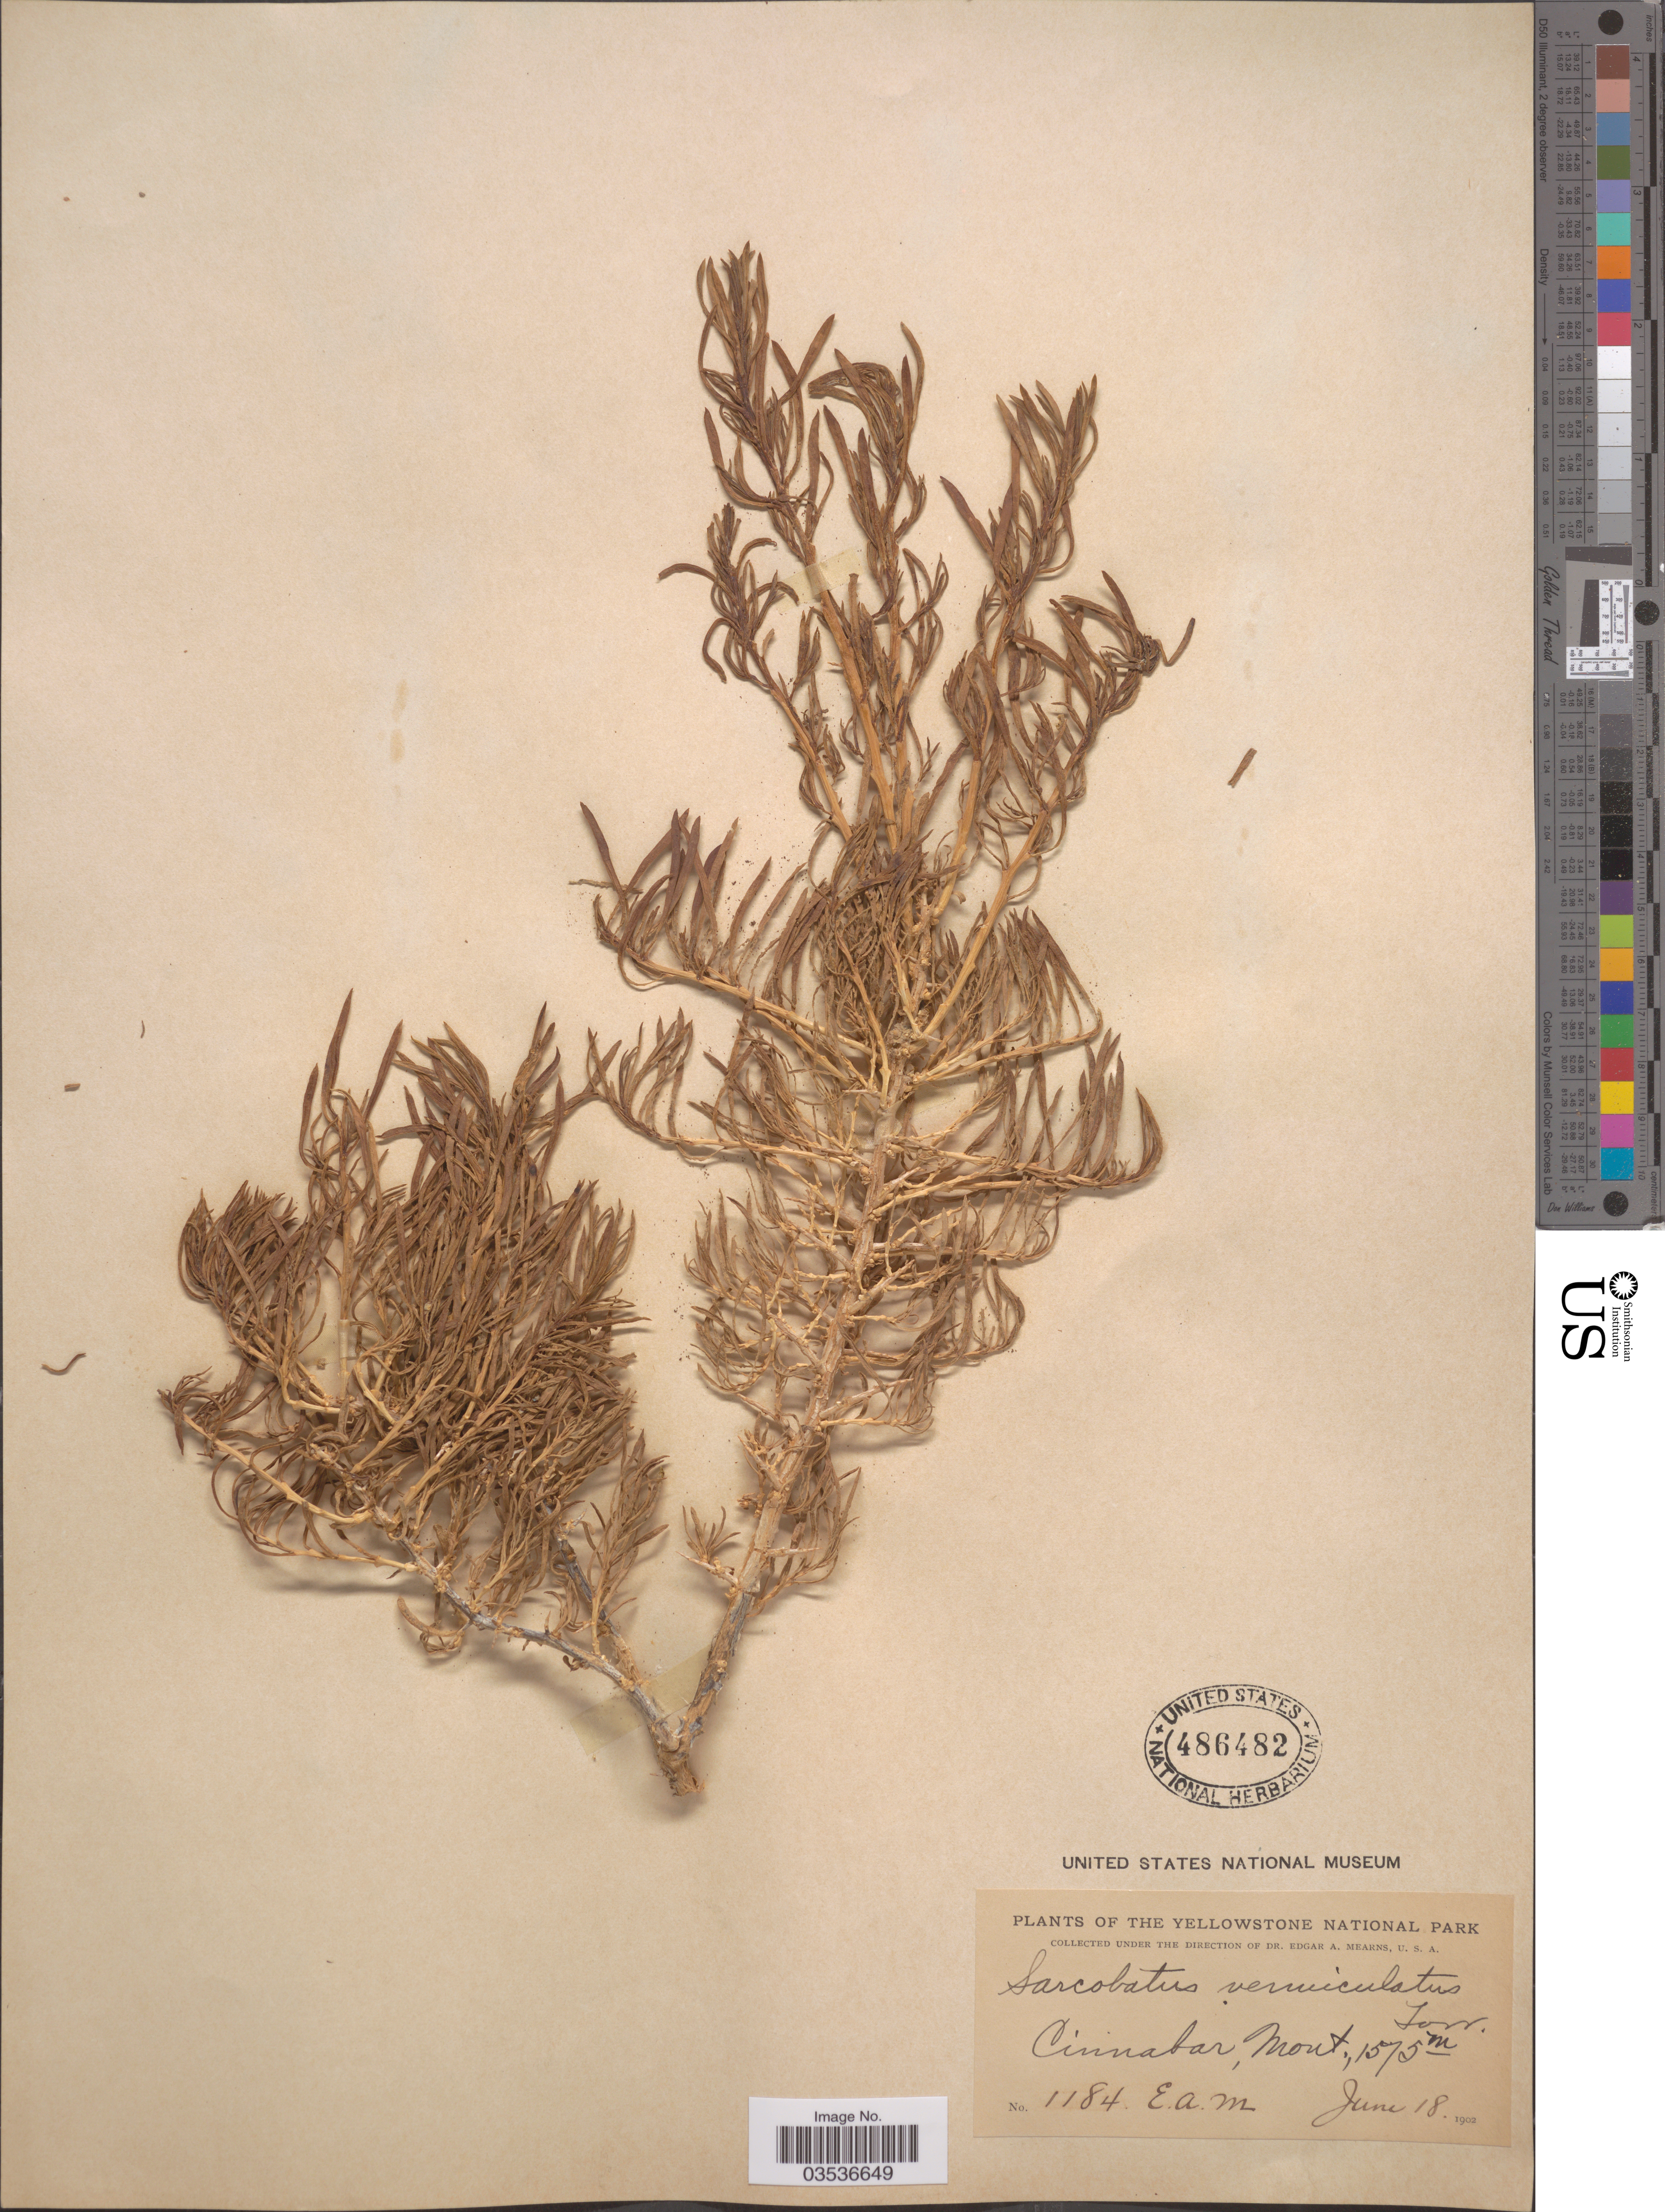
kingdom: Plantae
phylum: Tracheophyta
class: Magnoliopsida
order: Caryophyllales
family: Sarcobataceae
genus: Sarcobatus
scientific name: Sarcobatus vermiculatus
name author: (Hook.) Torr.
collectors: E. A. Mearns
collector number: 1184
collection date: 1902-06-18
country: United States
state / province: Montana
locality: The Yellowstone National Park. Cinnabar.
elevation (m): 1575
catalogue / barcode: US 486482